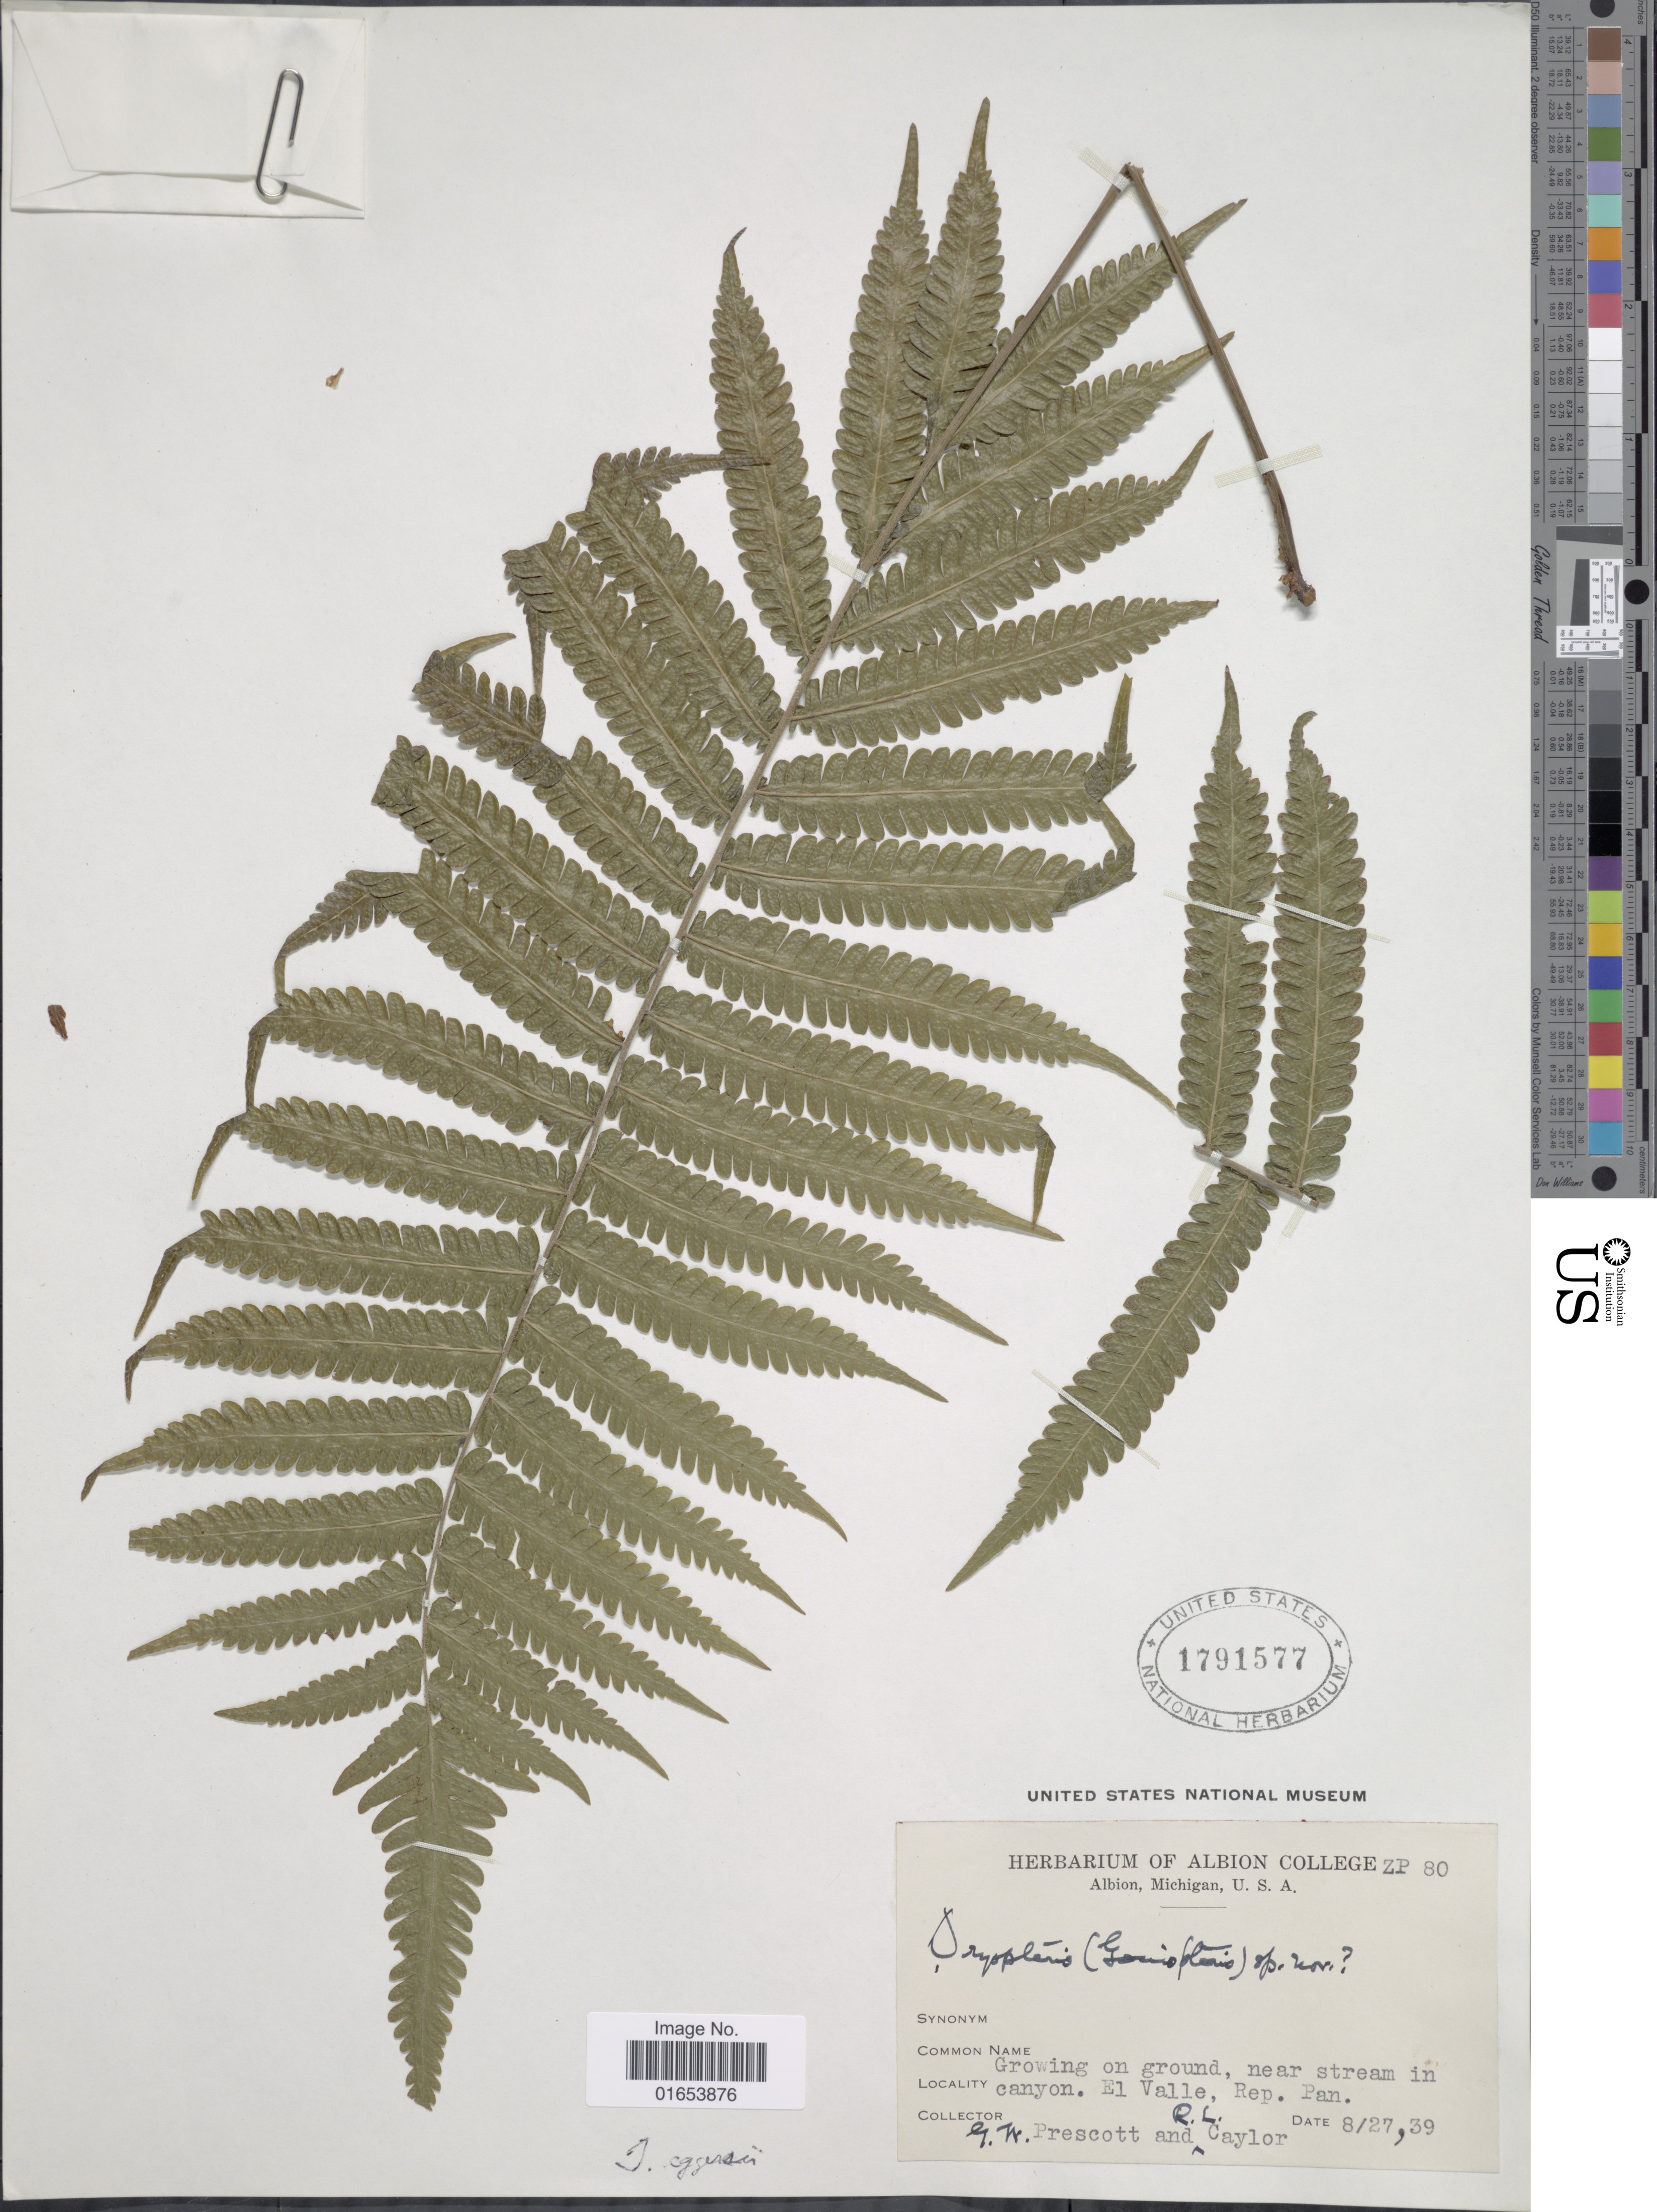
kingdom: Plantae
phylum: Tracheophyta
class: Polypodiopsida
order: Polypodiales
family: Thelypteridaceae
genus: Goniopteris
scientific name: Goniopteris eggersii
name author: (Hieron.) Alston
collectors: G. Prescott & R. Caylor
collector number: ZP80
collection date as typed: Transcribed d/m/y: 27/8/39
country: Panama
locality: Near stream in canyon, El Valle, Rep. Pan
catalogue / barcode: US 1791577